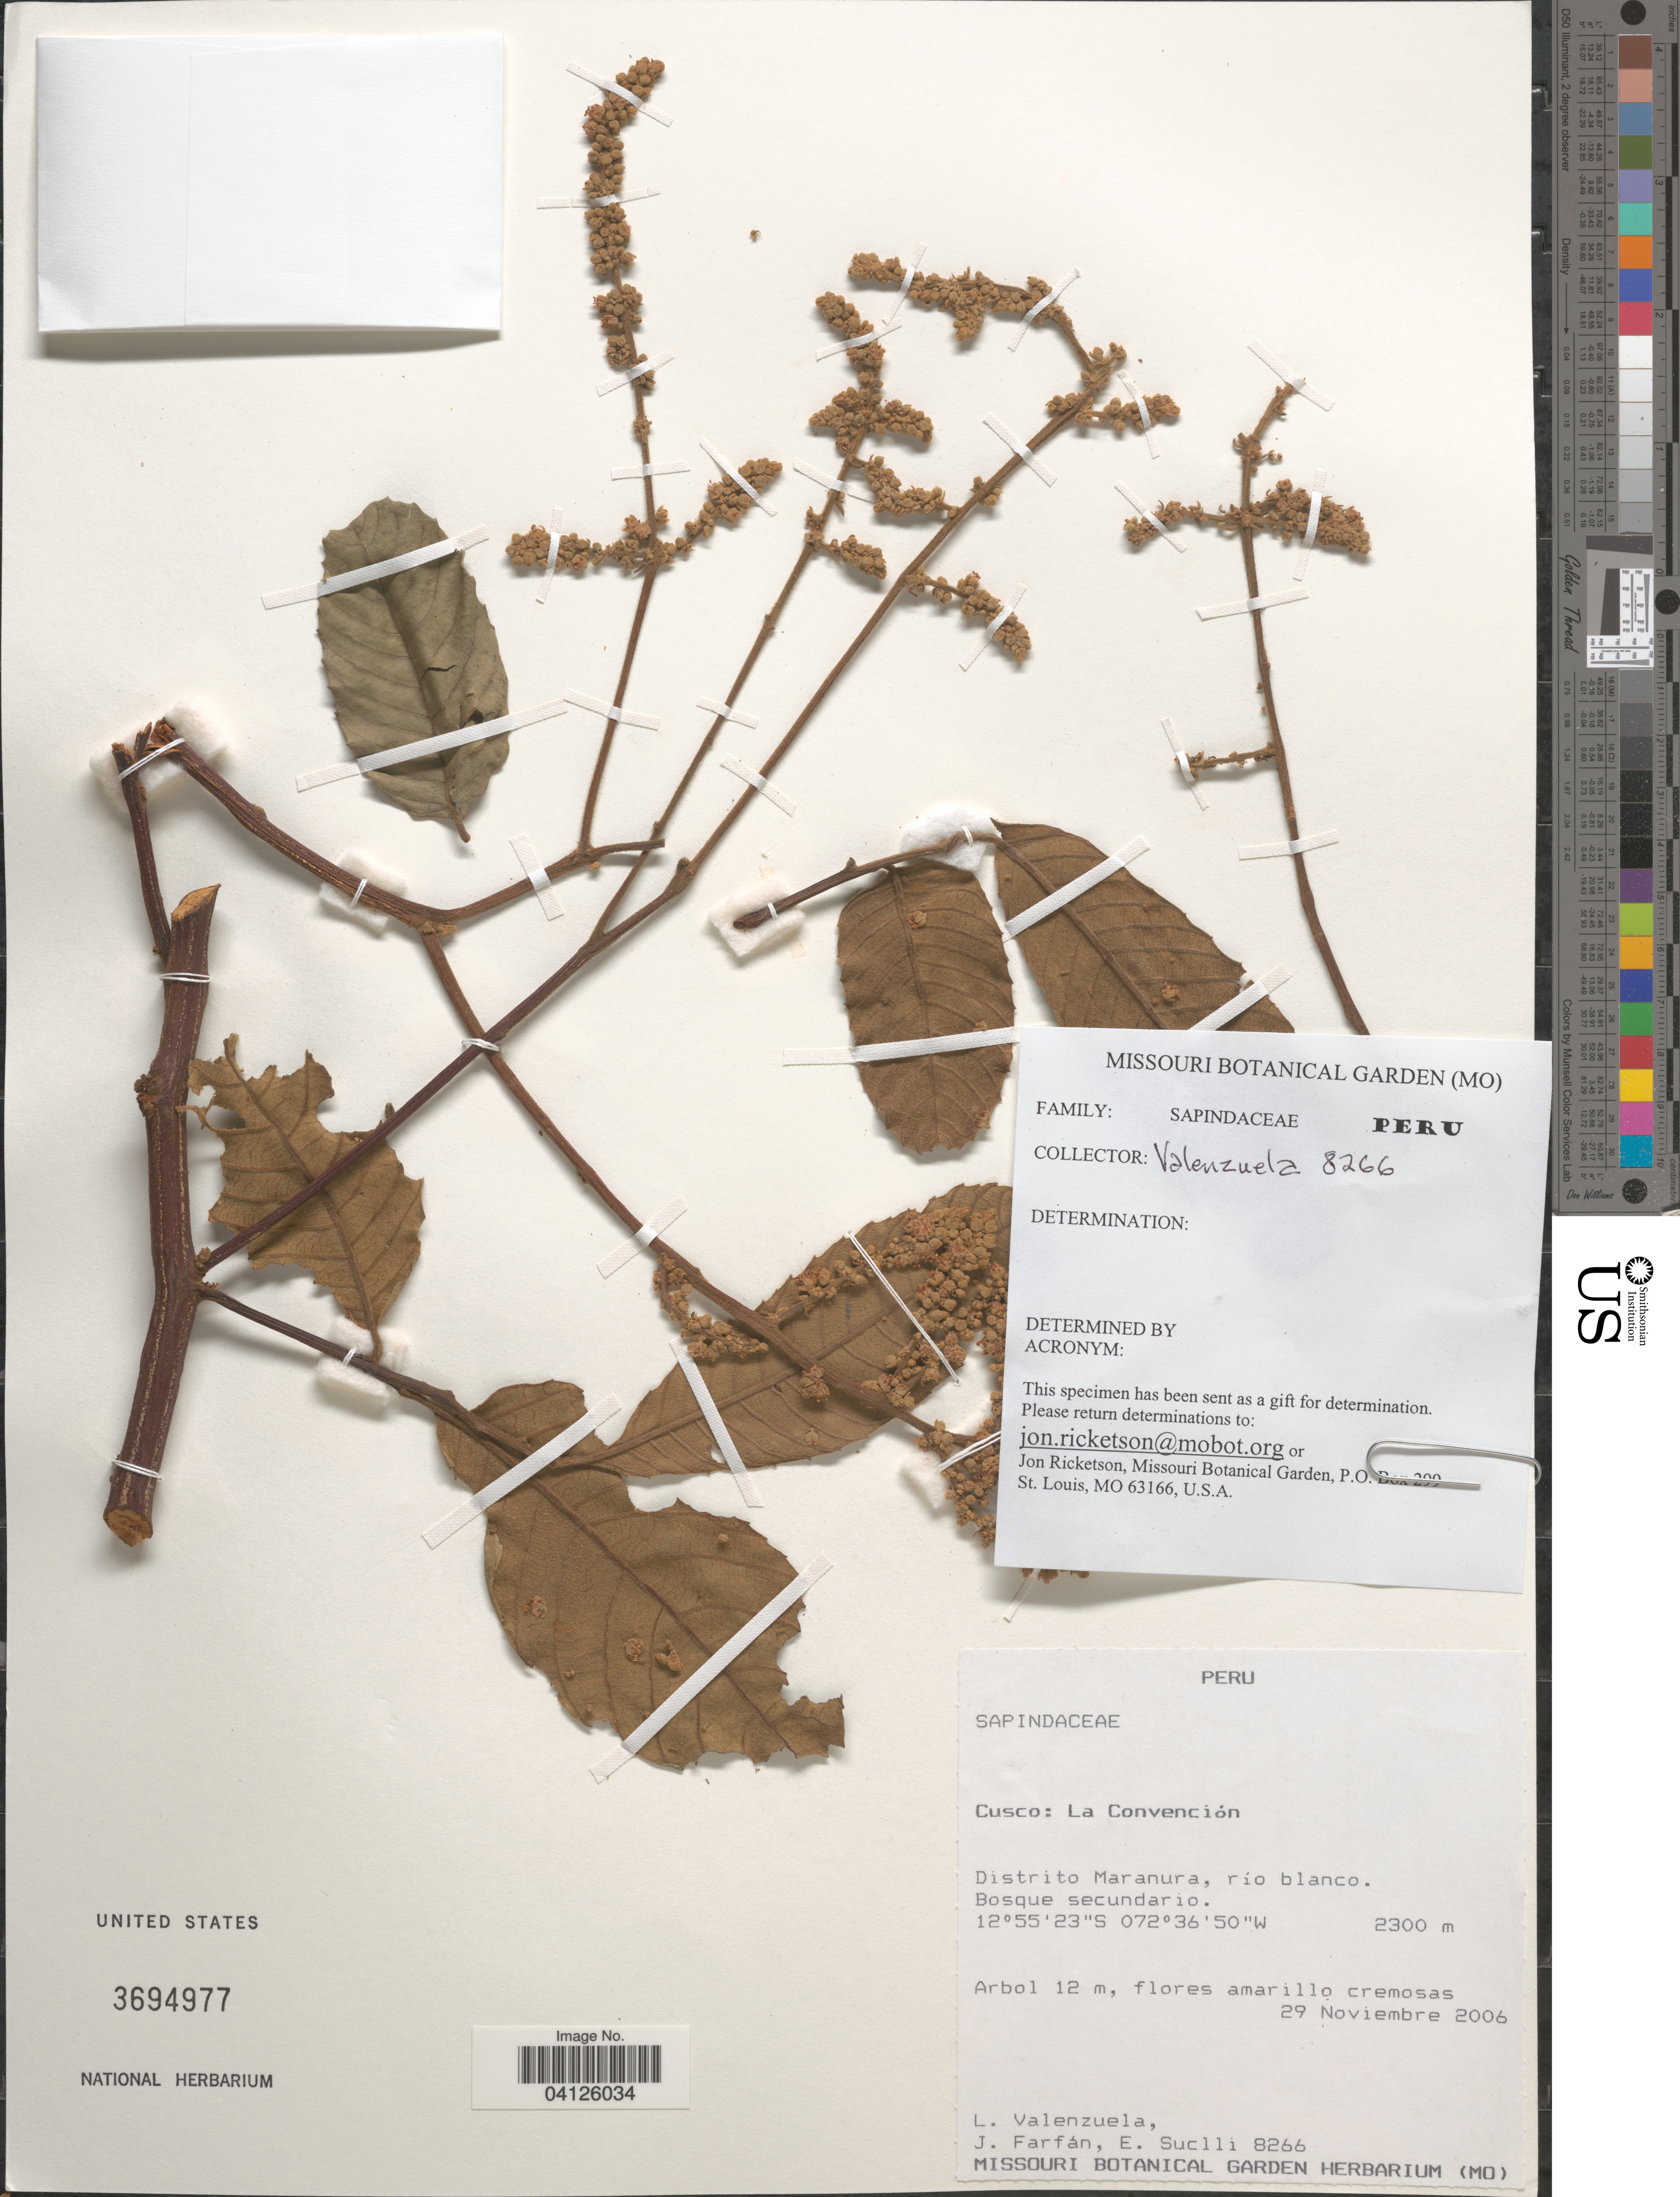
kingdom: Plantae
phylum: Tracheophyta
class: Magnoliopsida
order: Sapindales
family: Sapindaceae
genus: Cupania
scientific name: Cupania latifolia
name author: Kunth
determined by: Acevedo-Rodriguez, P., (US), Smithsonian Institution - National Museum of Natural History (UNITED STATES)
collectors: L. Valenzuela, J. Farfán & E. Suclli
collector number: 8266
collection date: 2006-11-29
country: Peru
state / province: Cusco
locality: La Convención. Distrito Maranura, río blanco.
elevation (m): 2300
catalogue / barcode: US 3694977